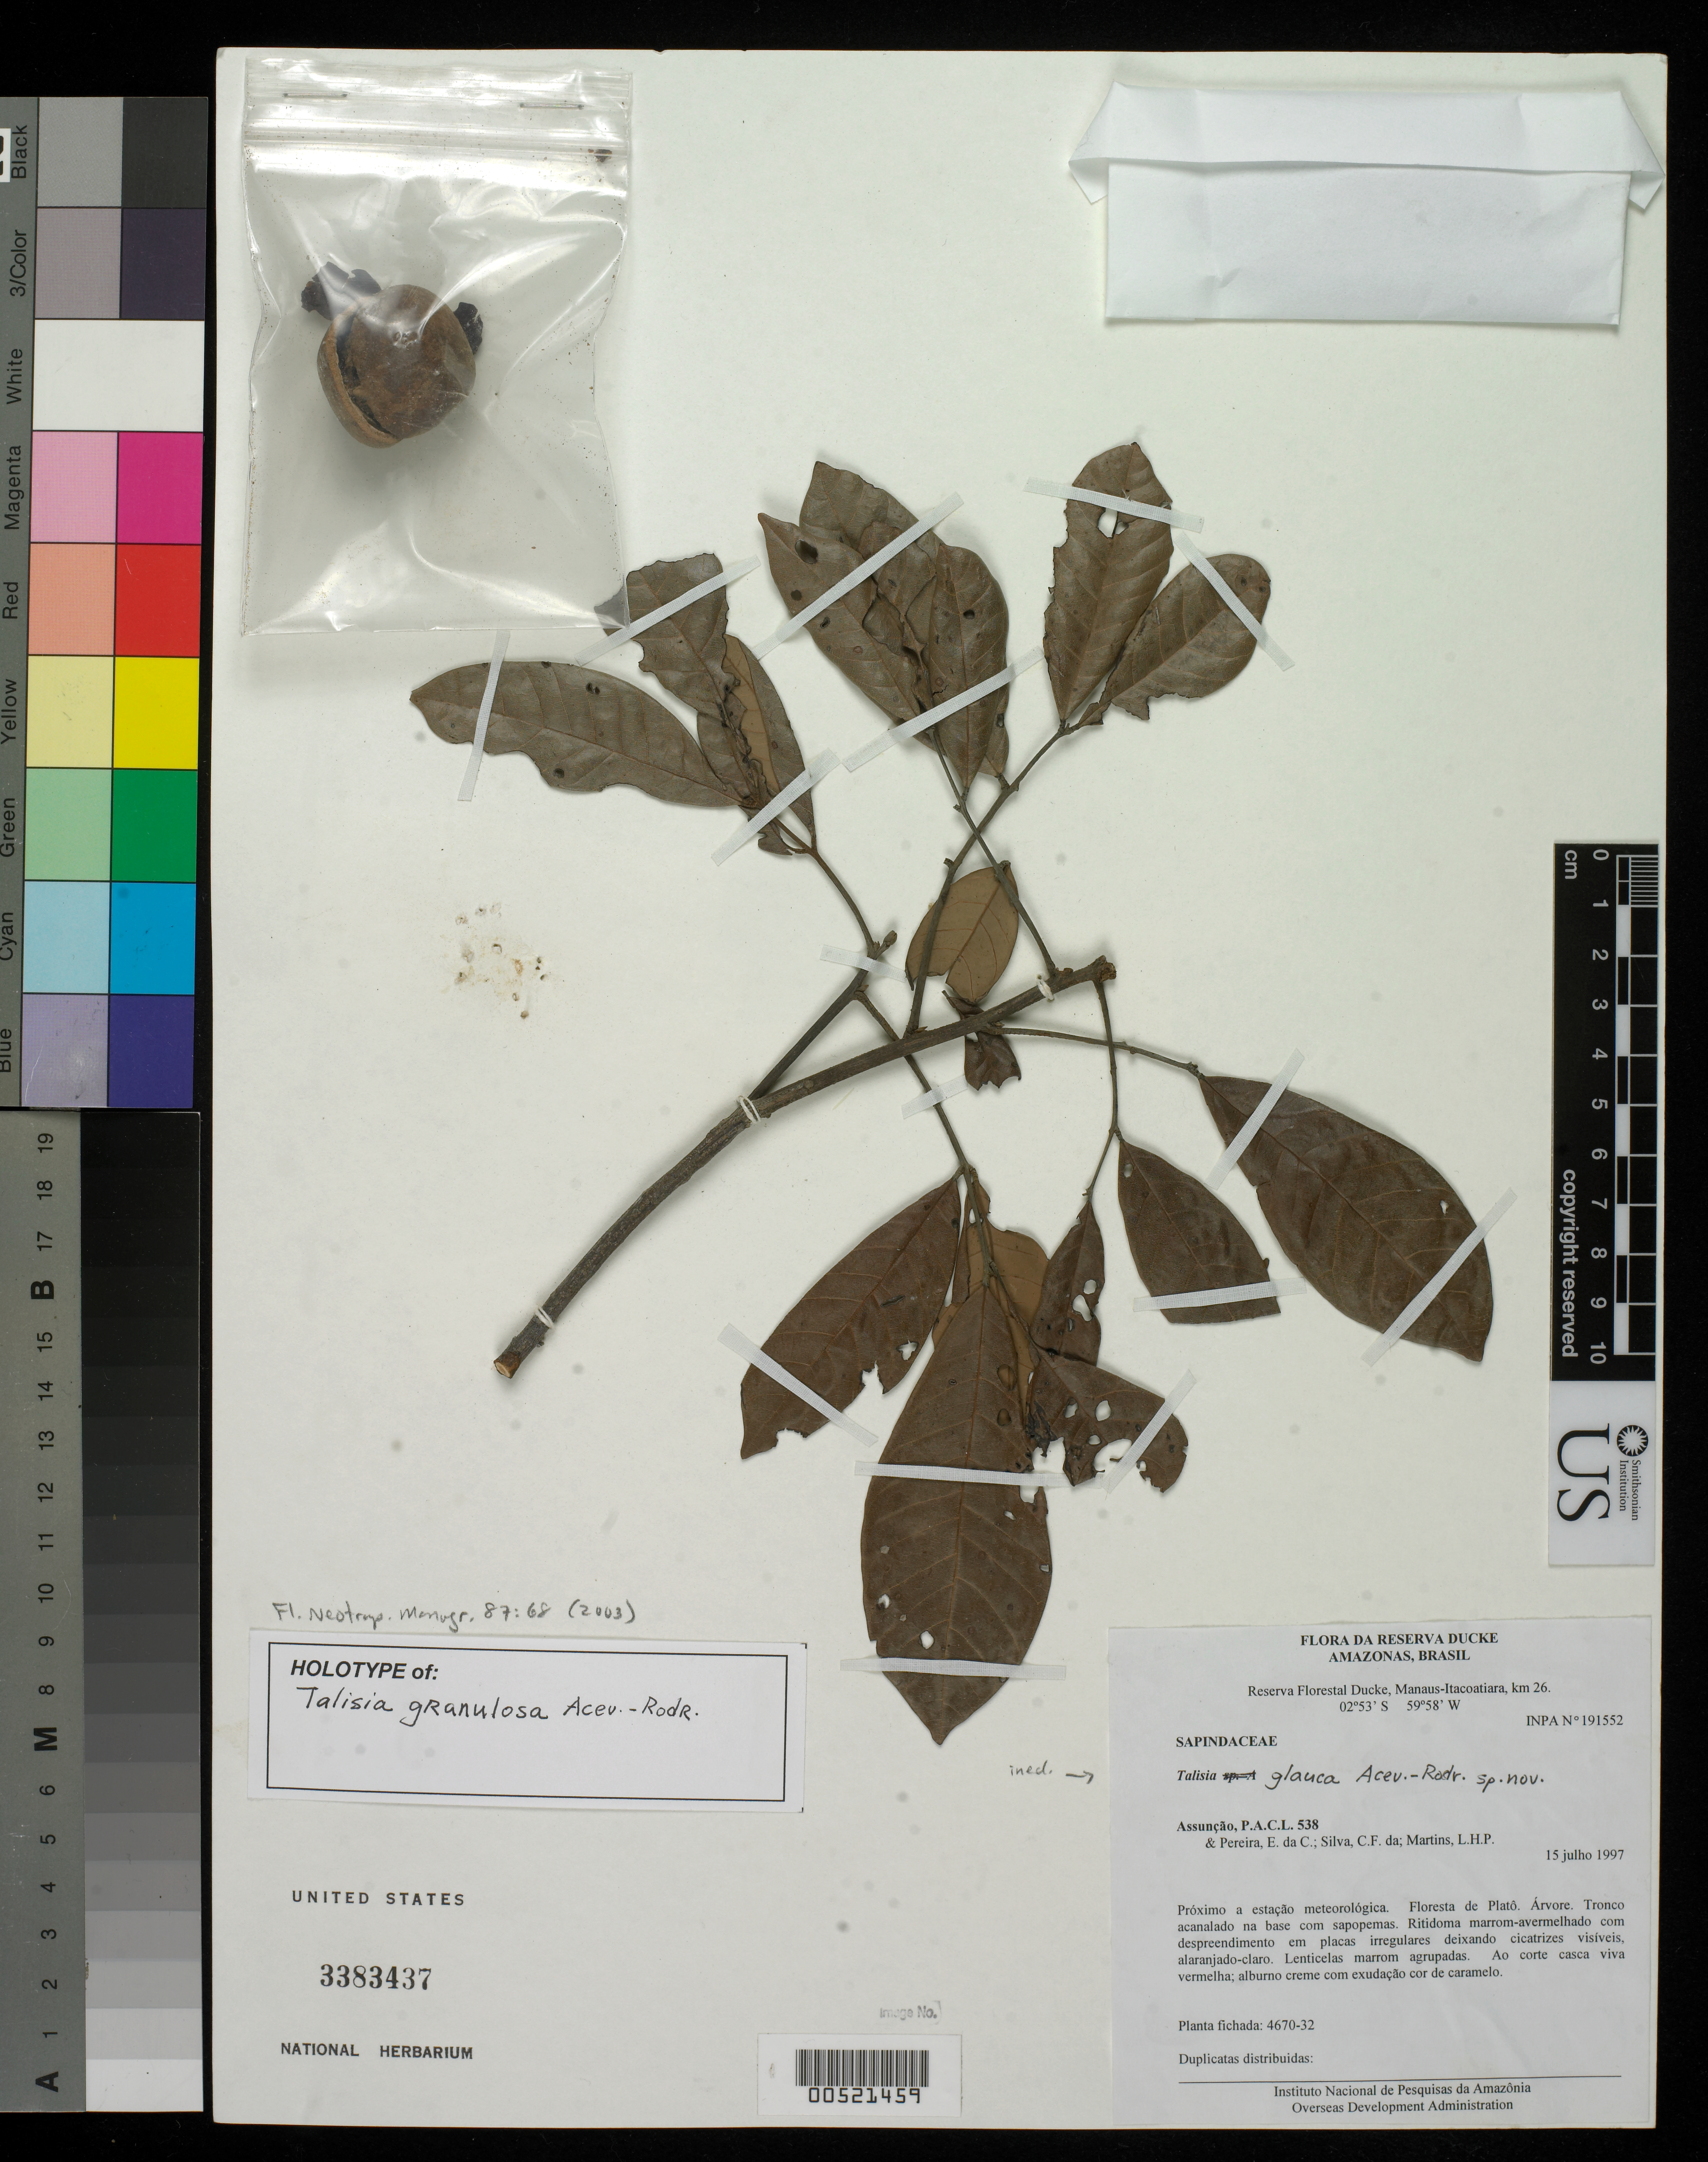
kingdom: Plantae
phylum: Tracheophyta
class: Magnoliopsida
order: Sapindales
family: Sapindaceae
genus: Talisia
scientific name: Talisia granulosa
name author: Acev.-Rodr.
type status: Holotype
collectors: P. A. Assunçao, E. C. Pereira, C. F. Silva & L. Martins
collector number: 538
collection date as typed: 15 Jul 1997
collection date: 1997-07-15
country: Brazil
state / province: Amazonas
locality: Reserva Florestal Ducke, Manaus - Itacoatiara, km 26. Próximo a estação meteorológica. Floresta de Platô.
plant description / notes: Originally annotated as Talisia glauca Acev.-Rodr., sp. nov. (name not published).; INPA no. 191552. Planta fichada: 4670-32.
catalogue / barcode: US 3383437